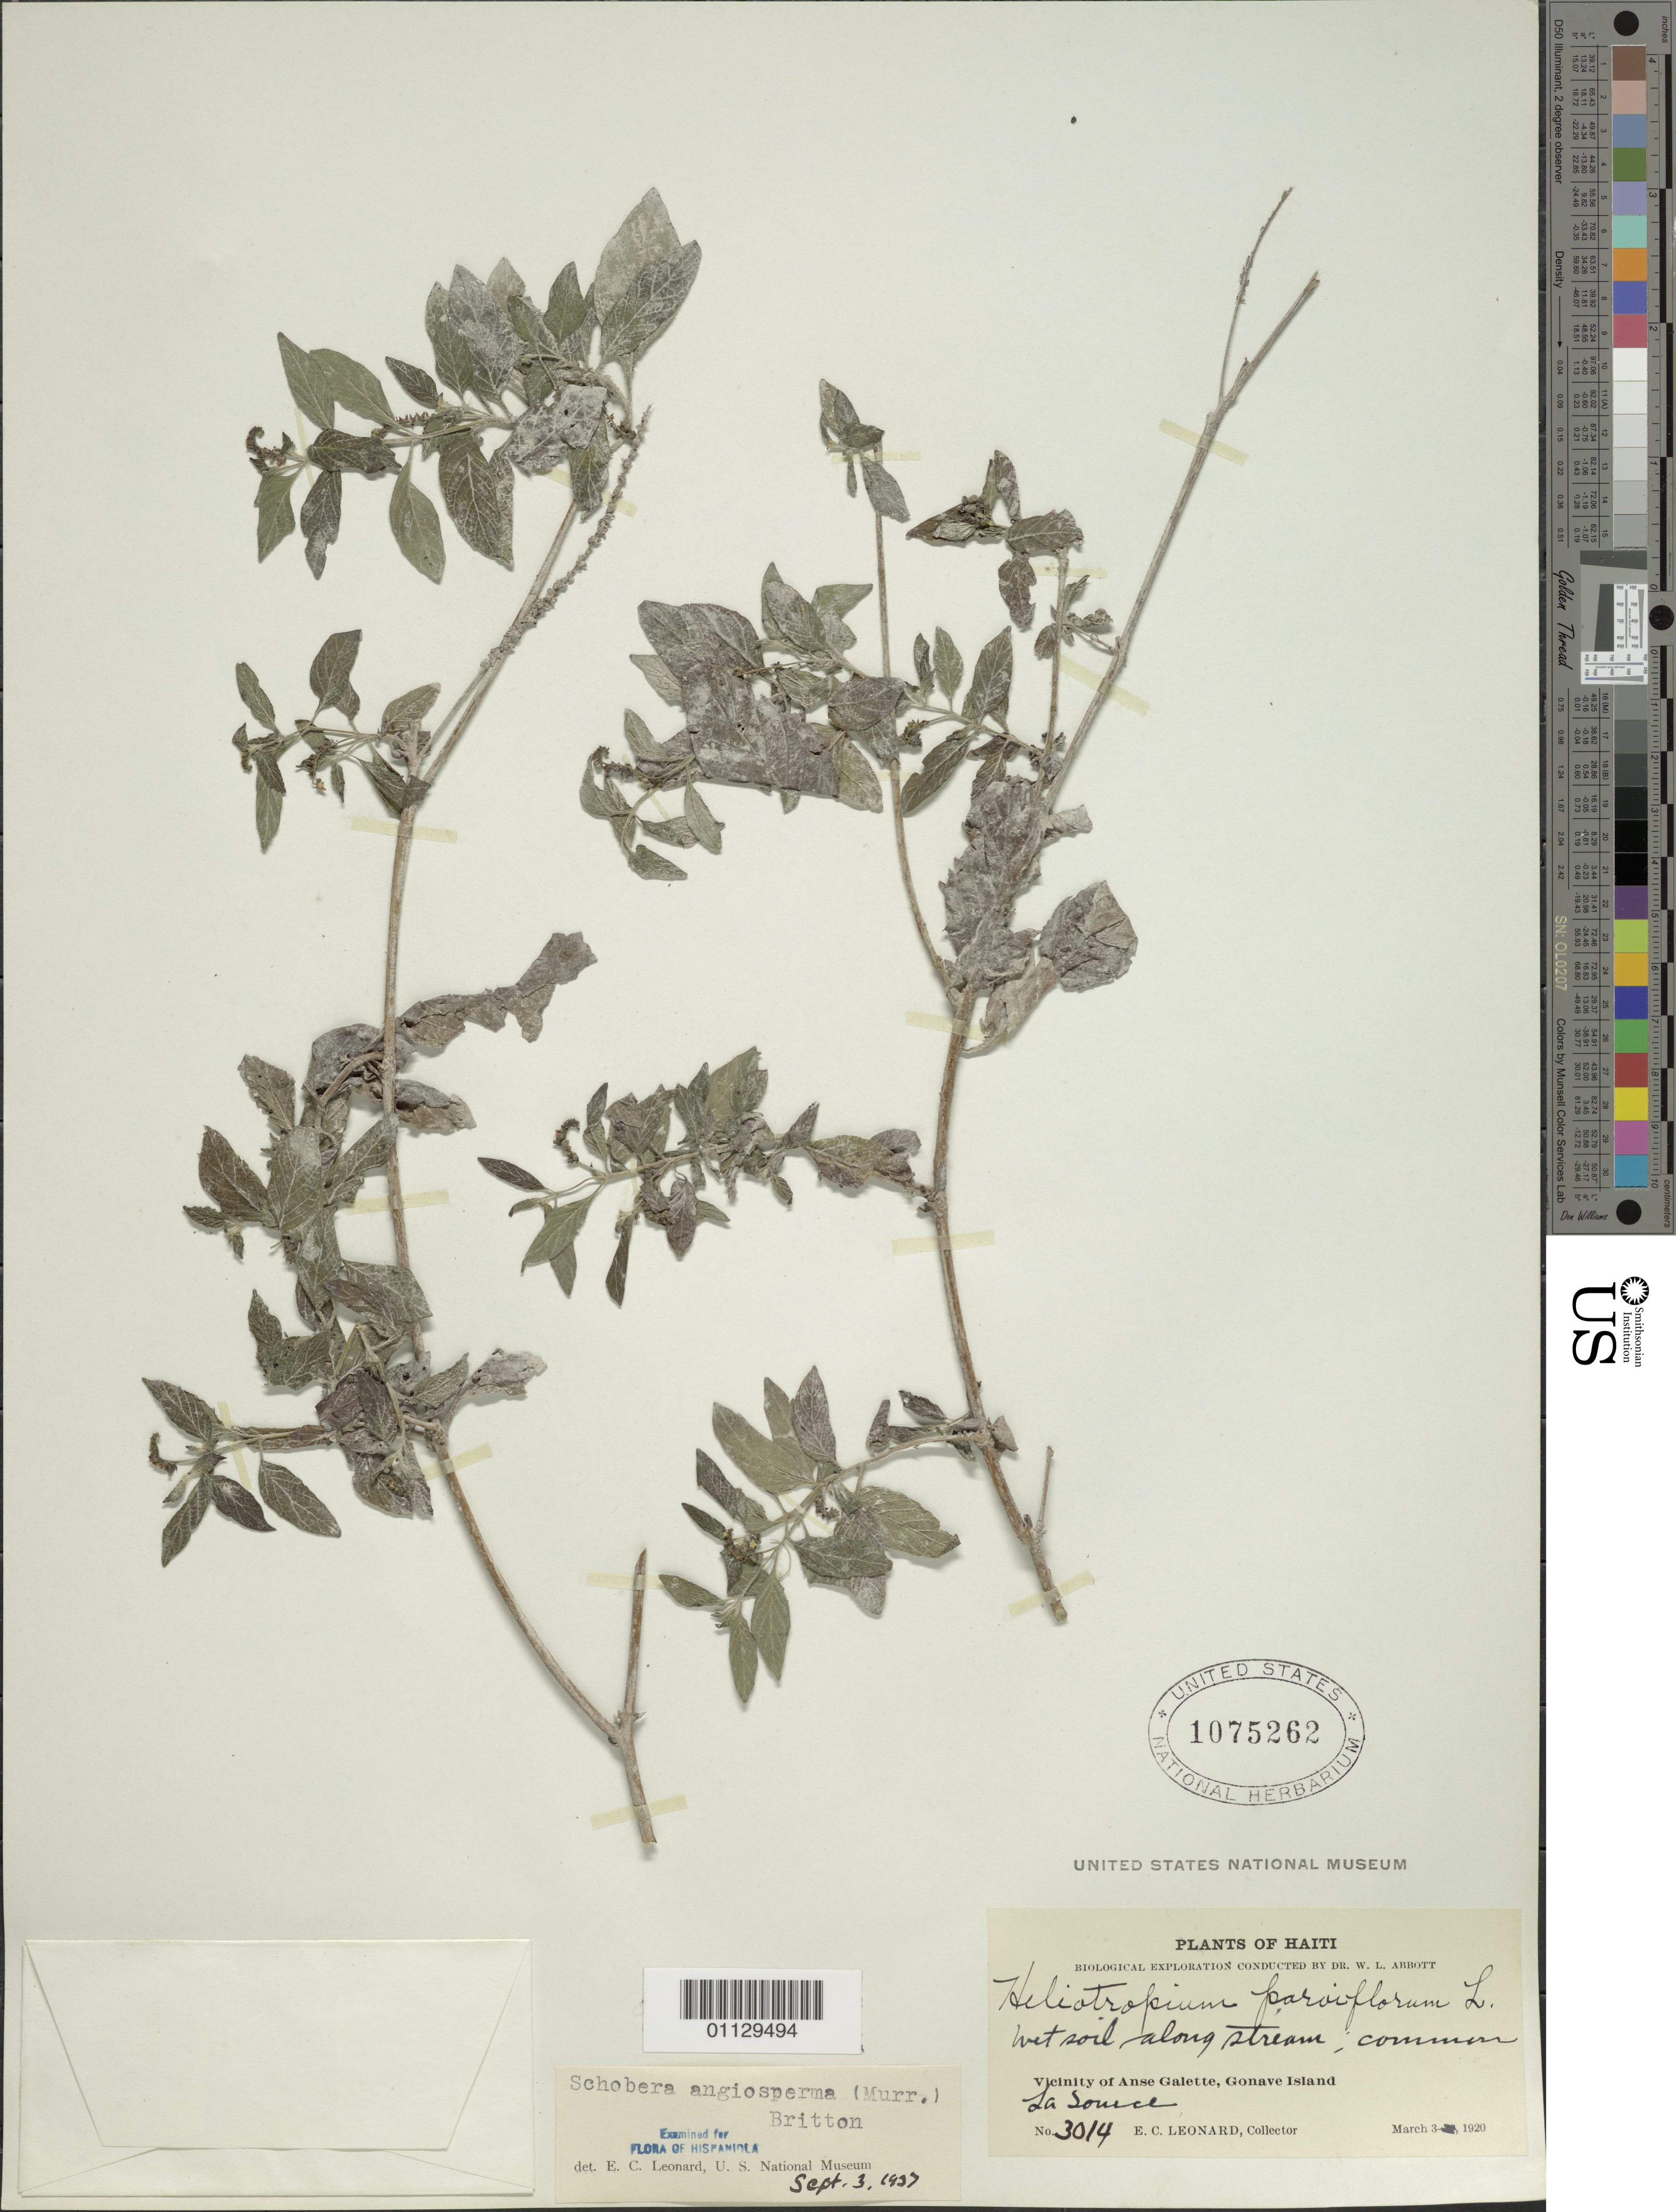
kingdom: Plantae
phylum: Tracheophyta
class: Magnoliopsida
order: Boraginales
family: Heliotropiaceae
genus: Schobera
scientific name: Schobera angiosperma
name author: (Murr.) Britton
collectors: E. C. Leonard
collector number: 3014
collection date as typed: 03 Mar 1920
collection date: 1920-03-03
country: Haiti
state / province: Óuest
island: Île de la Gonâve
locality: Vicinity of Anse galette; wet soil along stream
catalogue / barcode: US 1075262